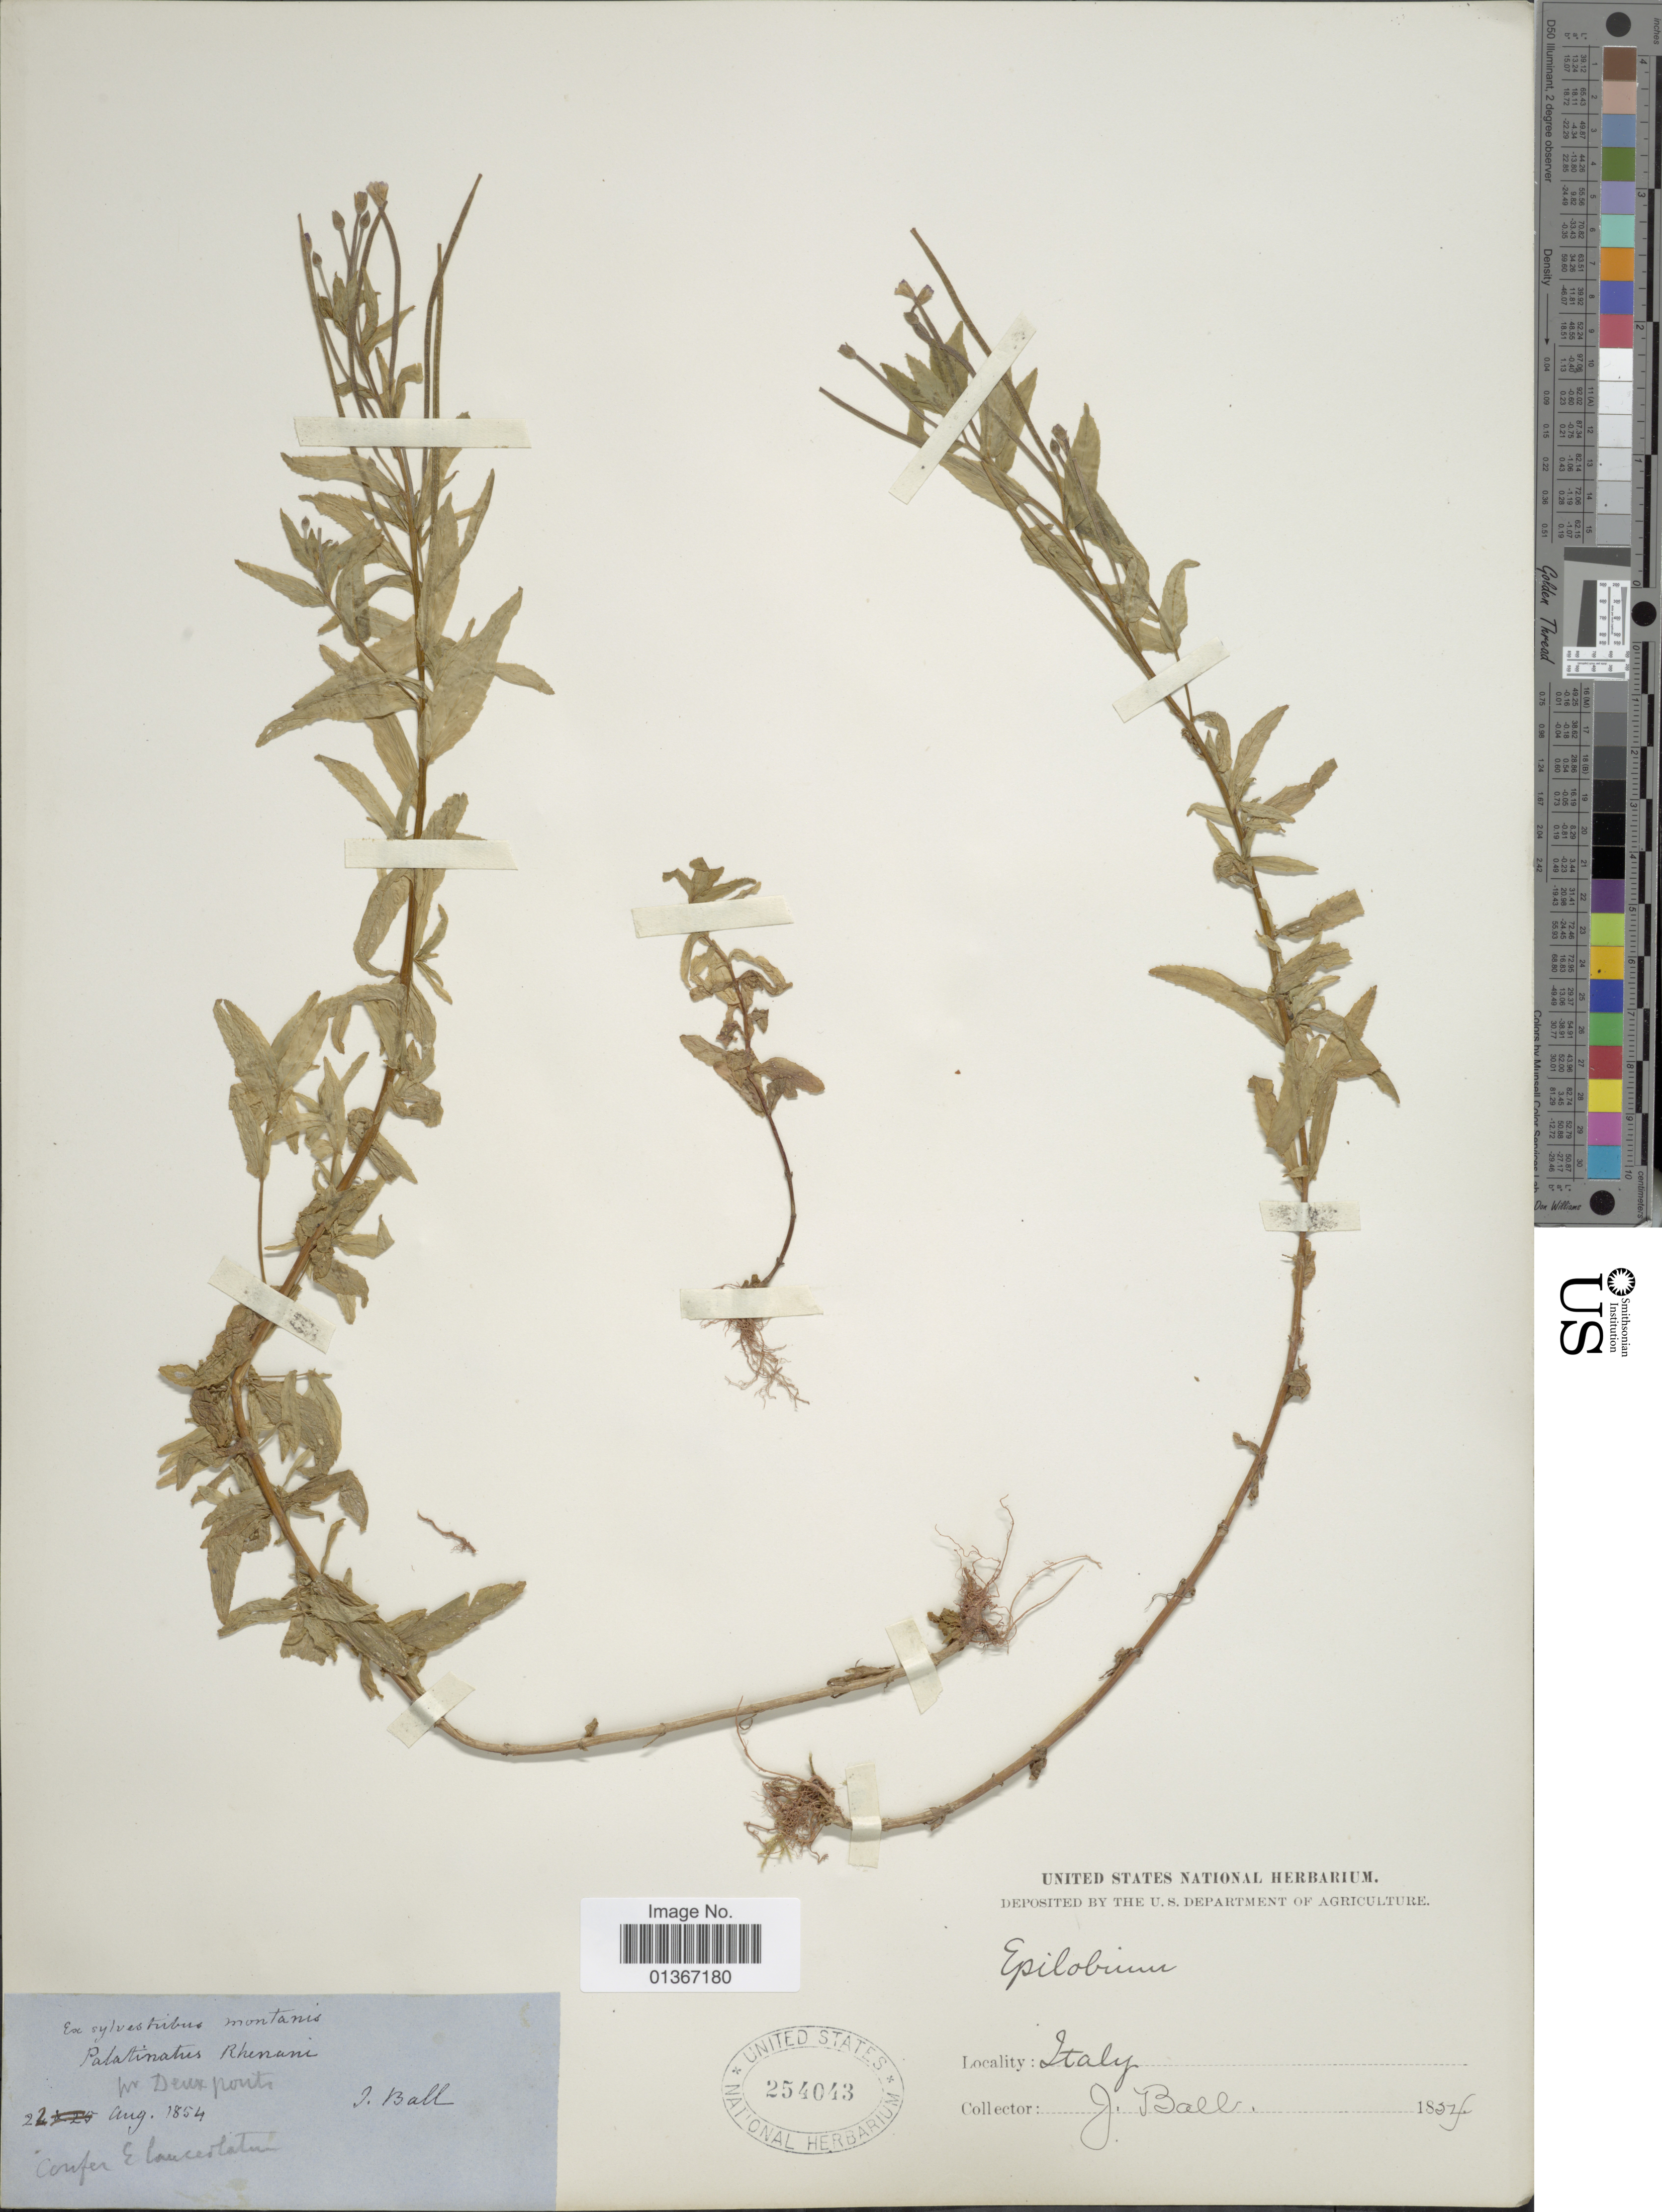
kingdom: Plantae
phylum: Tracheophyta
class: Magnoliopsida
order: Myrtales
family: Onagraceae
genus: Epilobium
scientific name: Epilobium sp.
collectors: J. Ball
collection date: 1854-08-22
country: Germany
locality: Ex sylvestribus montanis Palatinatus Rhenani pr. Deux ponts.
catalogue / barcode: US 254043